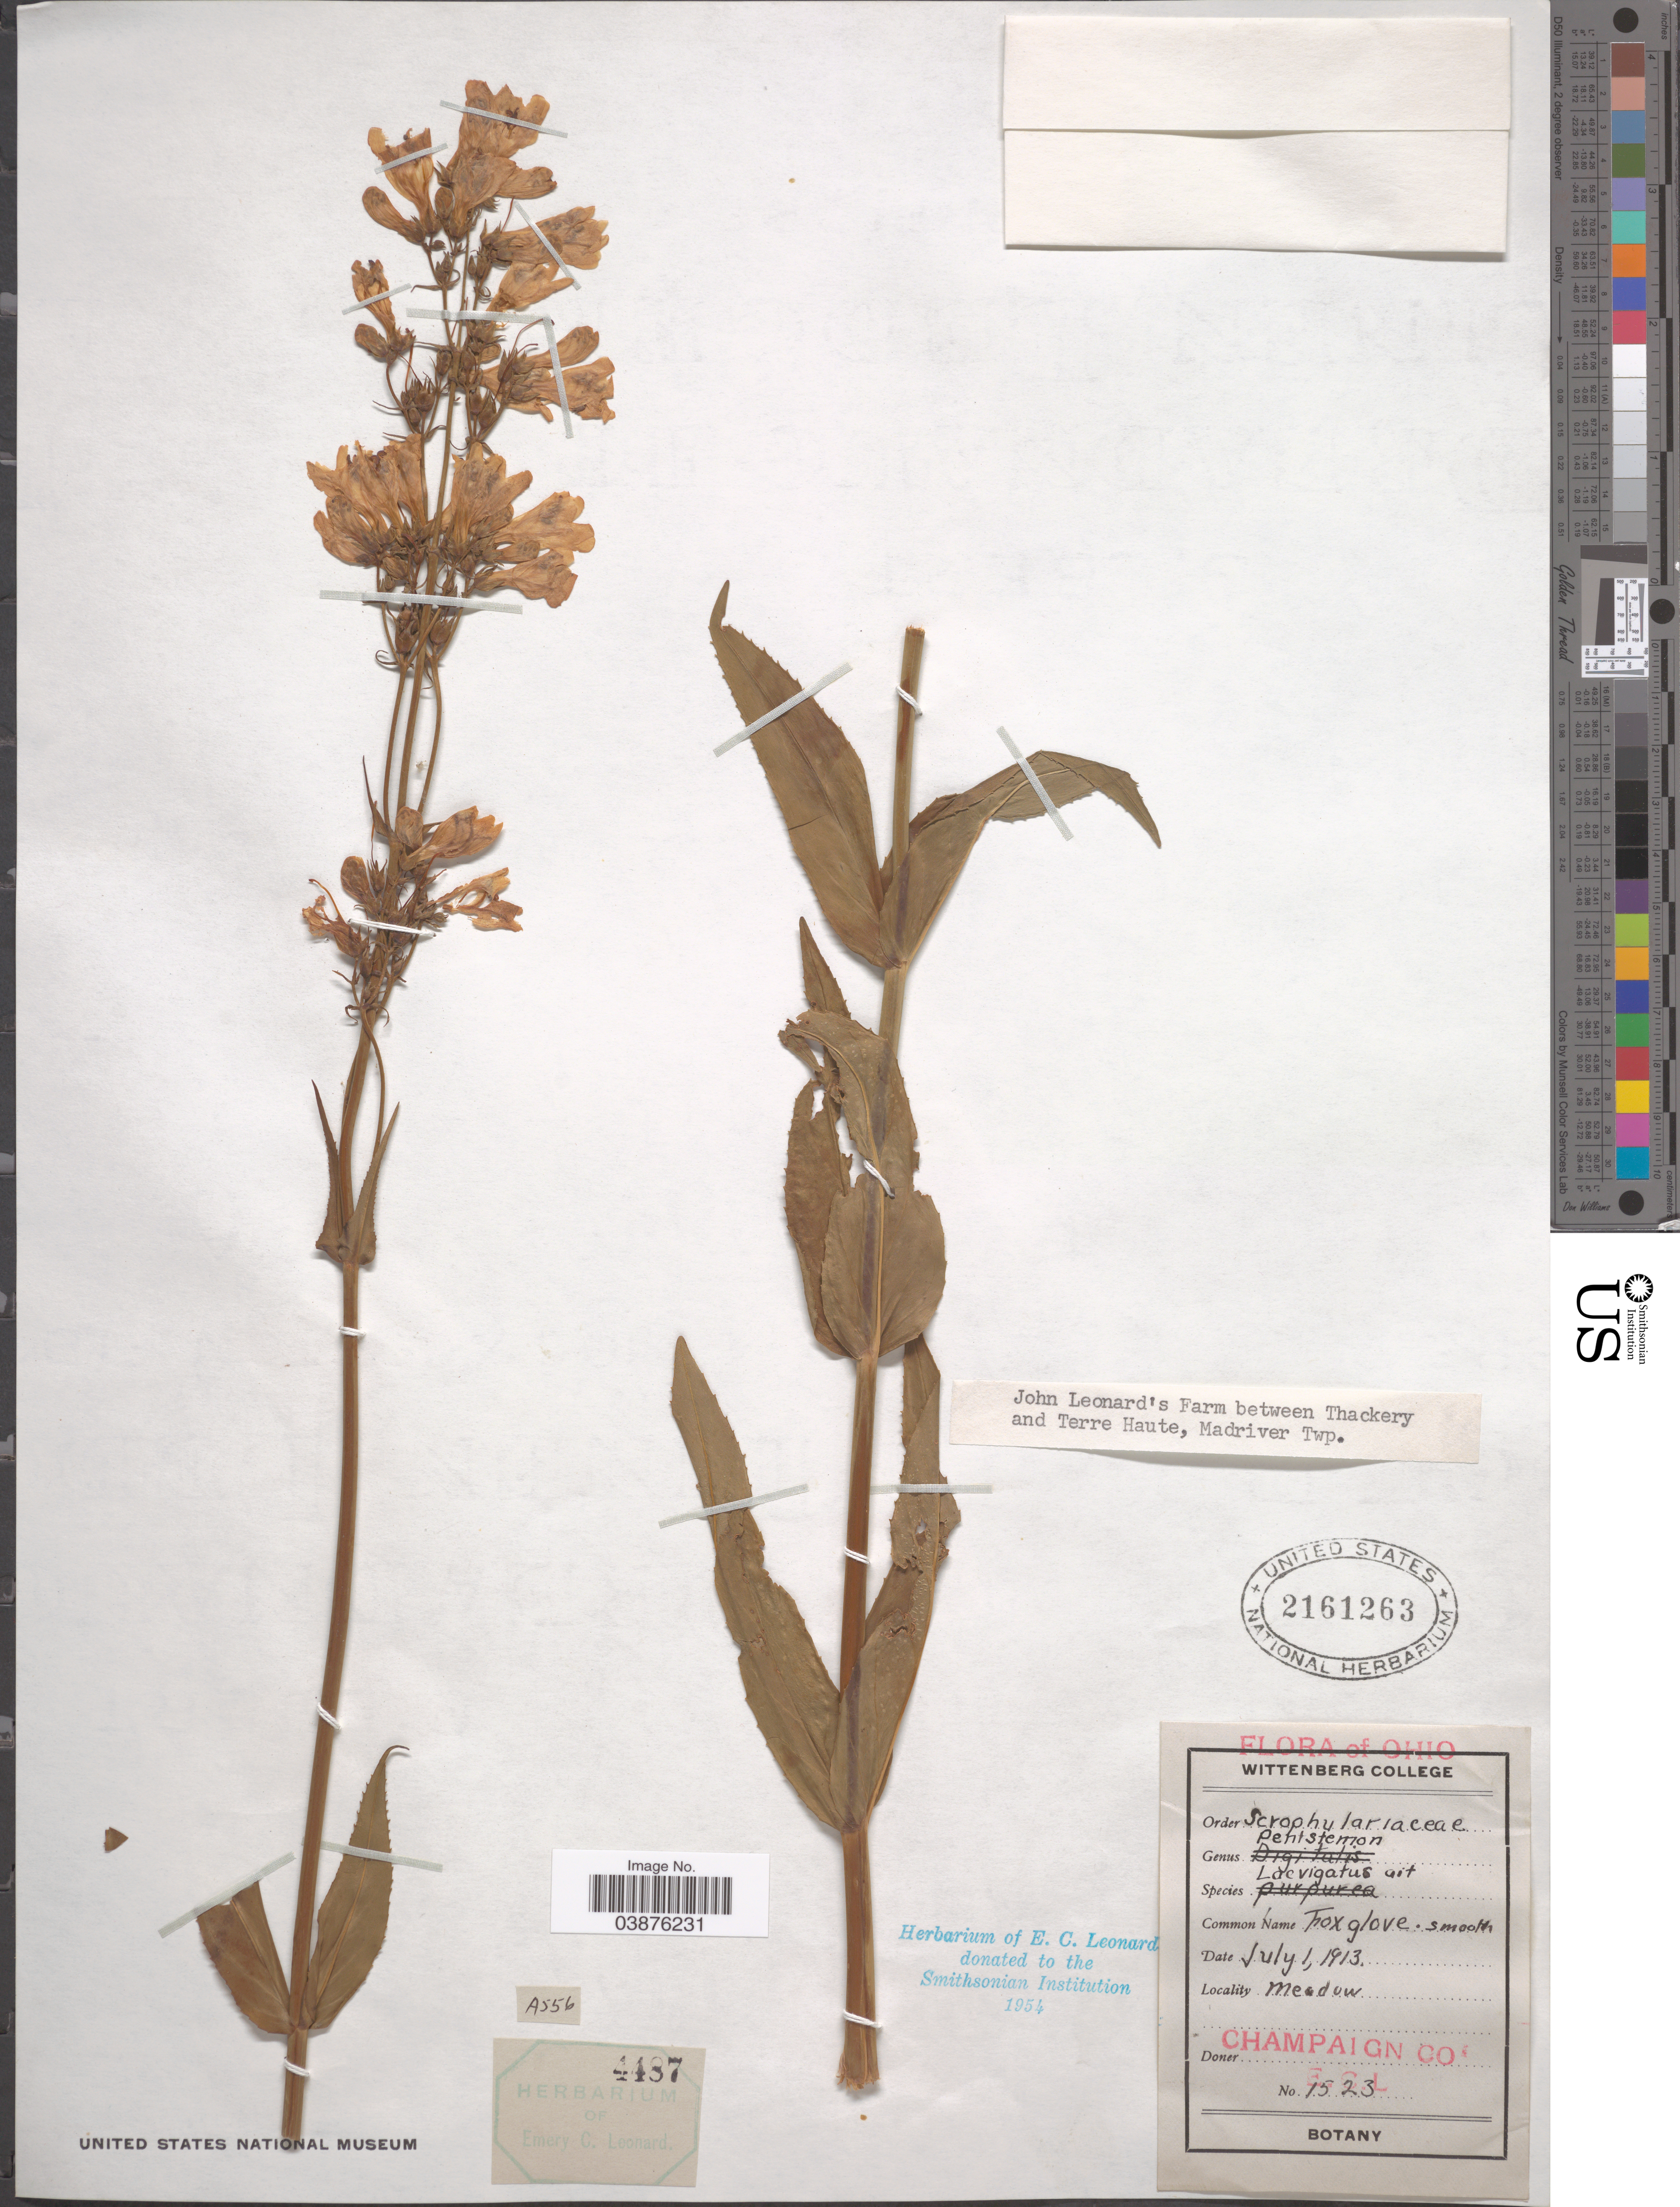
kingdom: Plantae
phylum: Tracheophyta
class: Magnoliopsida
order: Lamiales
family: Plantaginaceae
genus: Penstemon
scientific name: Penstemon laevigatus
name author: Aiton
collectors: E. C. Leonard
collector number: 1523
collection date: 1913-07-01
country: United States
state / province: Ohio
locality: Champaign Co.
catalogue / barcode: US 2161263